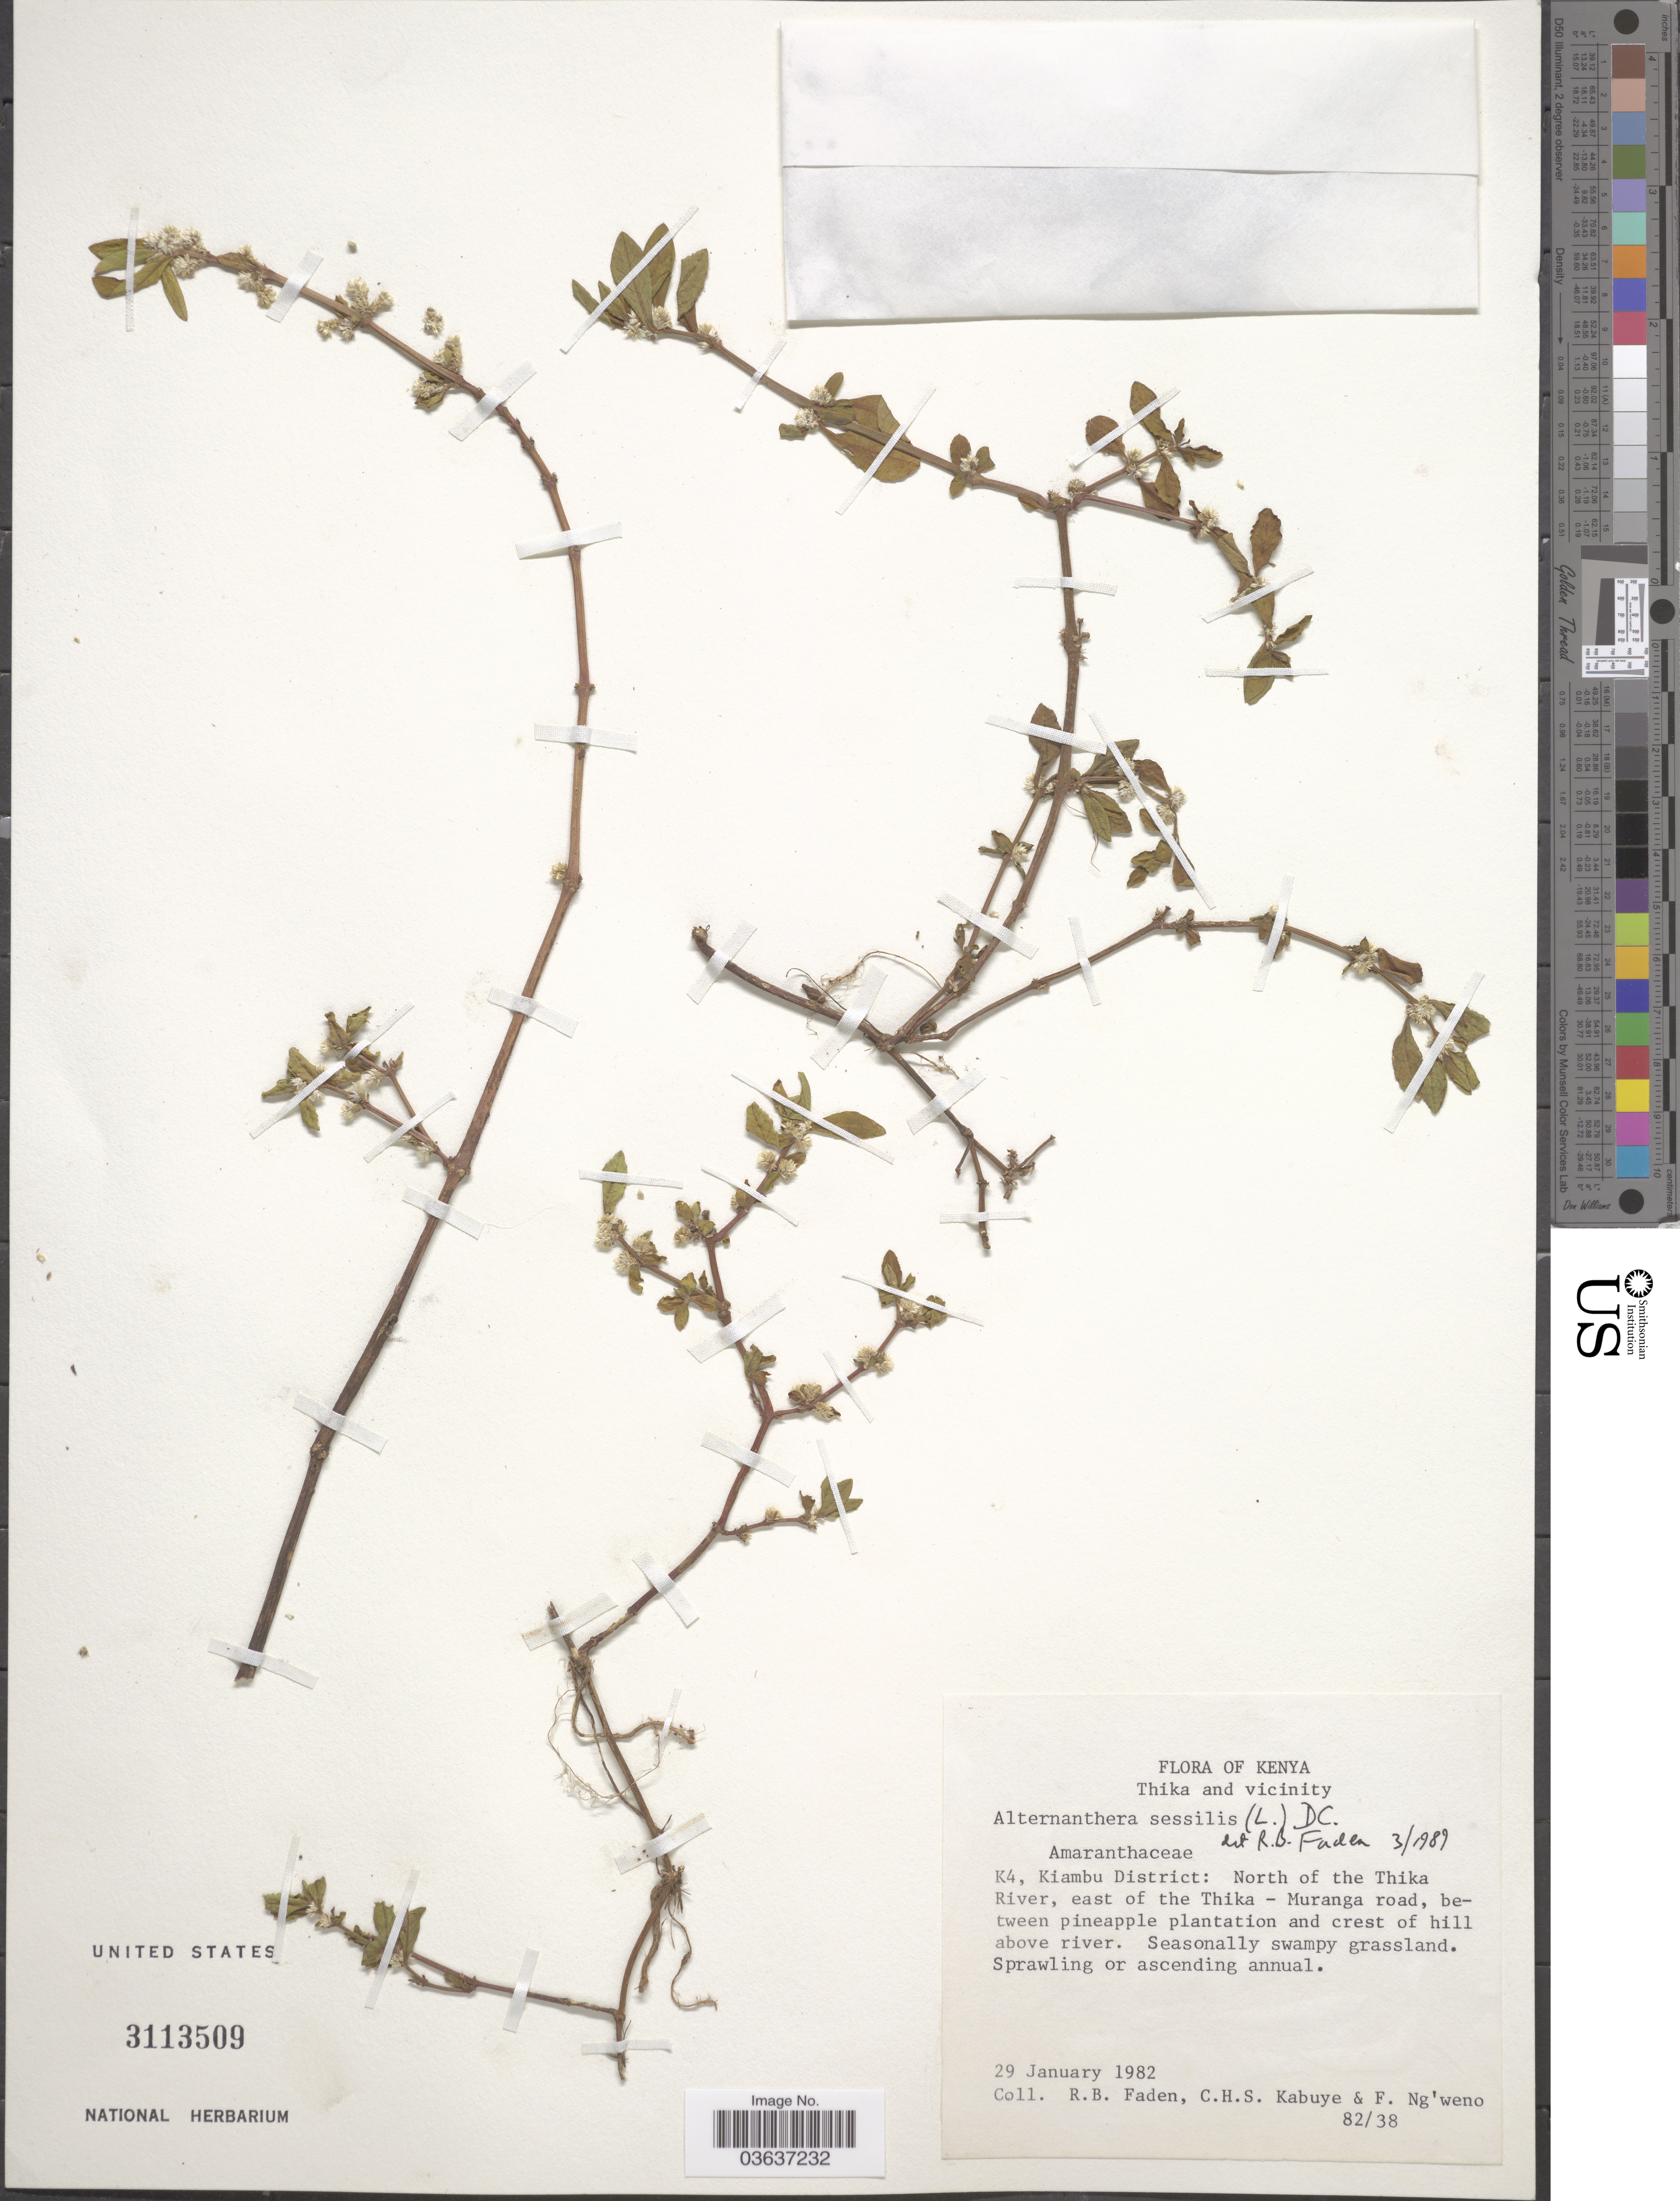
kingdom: Plantae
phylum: Tracheophyta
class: Magnoliopsida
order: Caryophyllales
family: Amaranthaceae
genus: Alternanthera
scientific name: Alternanthera sessilis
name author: (L.) DC.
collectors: R. B. Faden, C. Kabuye & F. Ng'weno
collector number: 82/38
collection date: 1982-01-29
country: Kenya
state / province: Kiambu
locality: Thika and vicinity. K4, Kiambu District: North of the Thika River, east of the Thika - Muranga road, between pineapple plantation and crest of hill above river.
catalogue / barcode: US 3113509